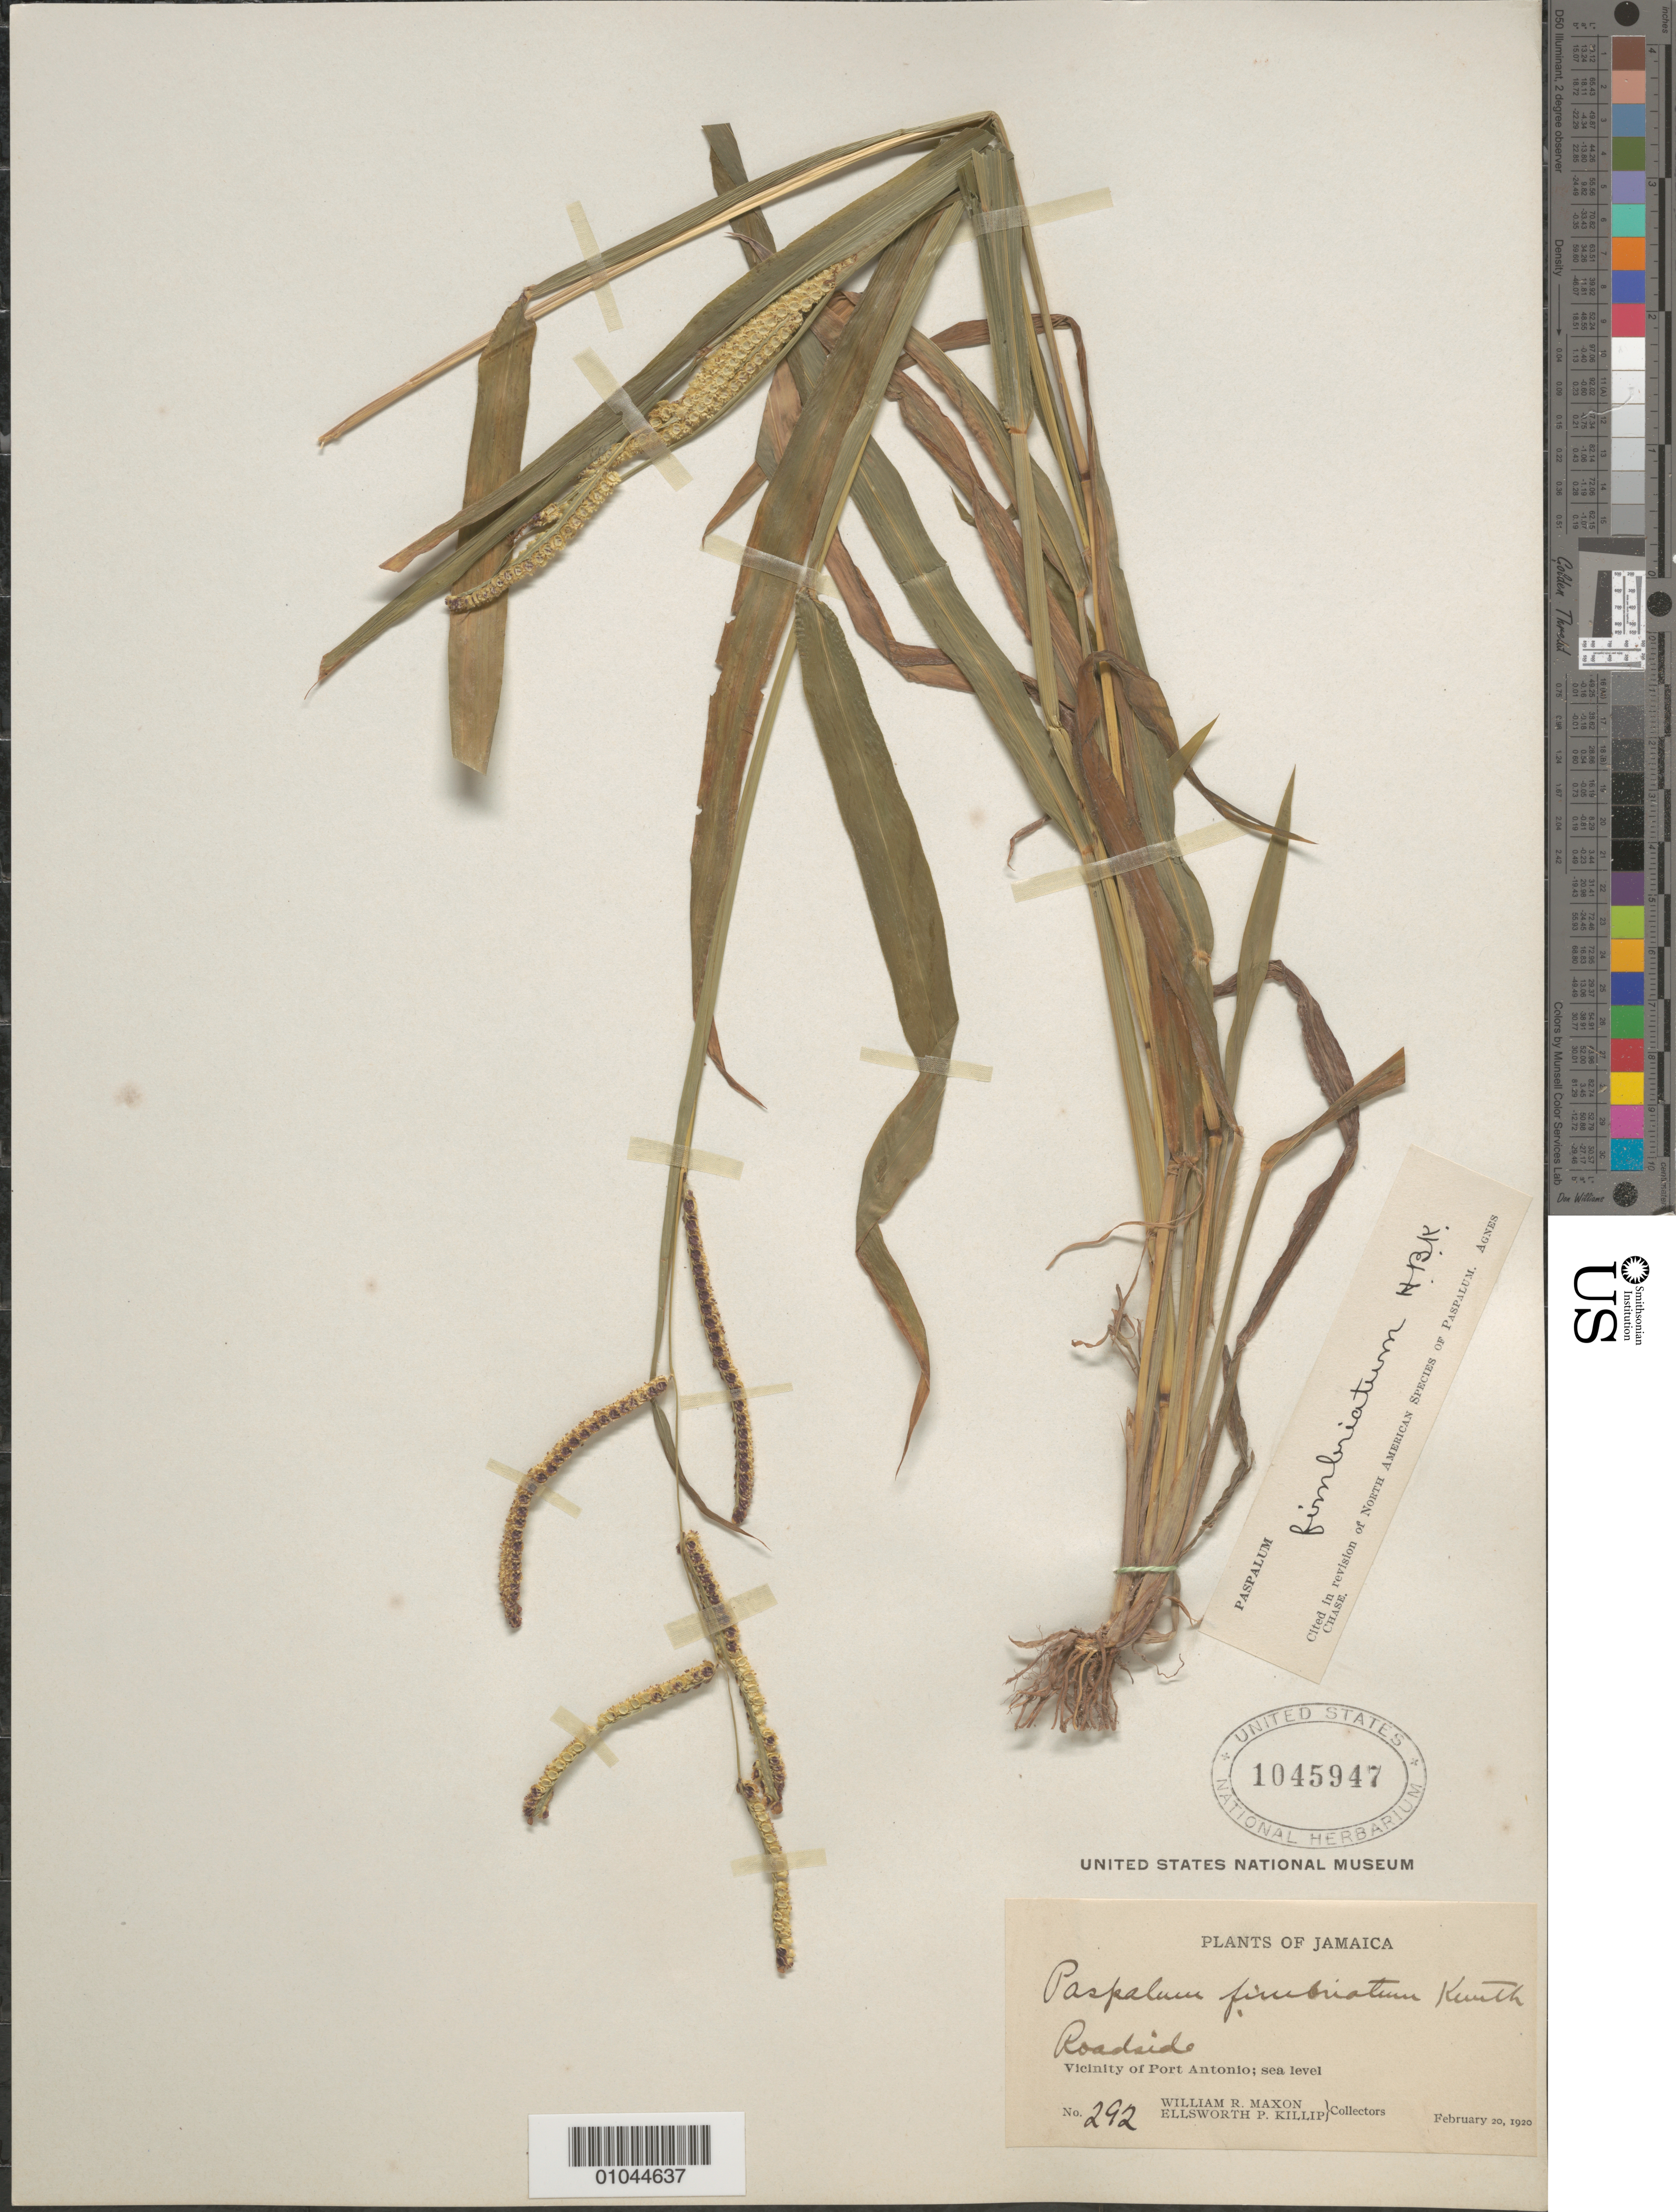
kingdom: Plantae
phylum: Tracheophyta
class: Liliopsida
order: Poales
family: Poaceae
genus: Paspalum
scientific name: Paspalum fimbriatum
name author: Kunth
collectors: W. R. Maxon & E. P. Killip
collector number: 292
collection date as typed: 20 Feb 1920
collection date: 1920-02-20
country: Jamaica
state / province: Portland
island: Jamaica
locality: Vicinity of Port Antonio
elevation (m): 0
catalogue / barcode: US 1045947